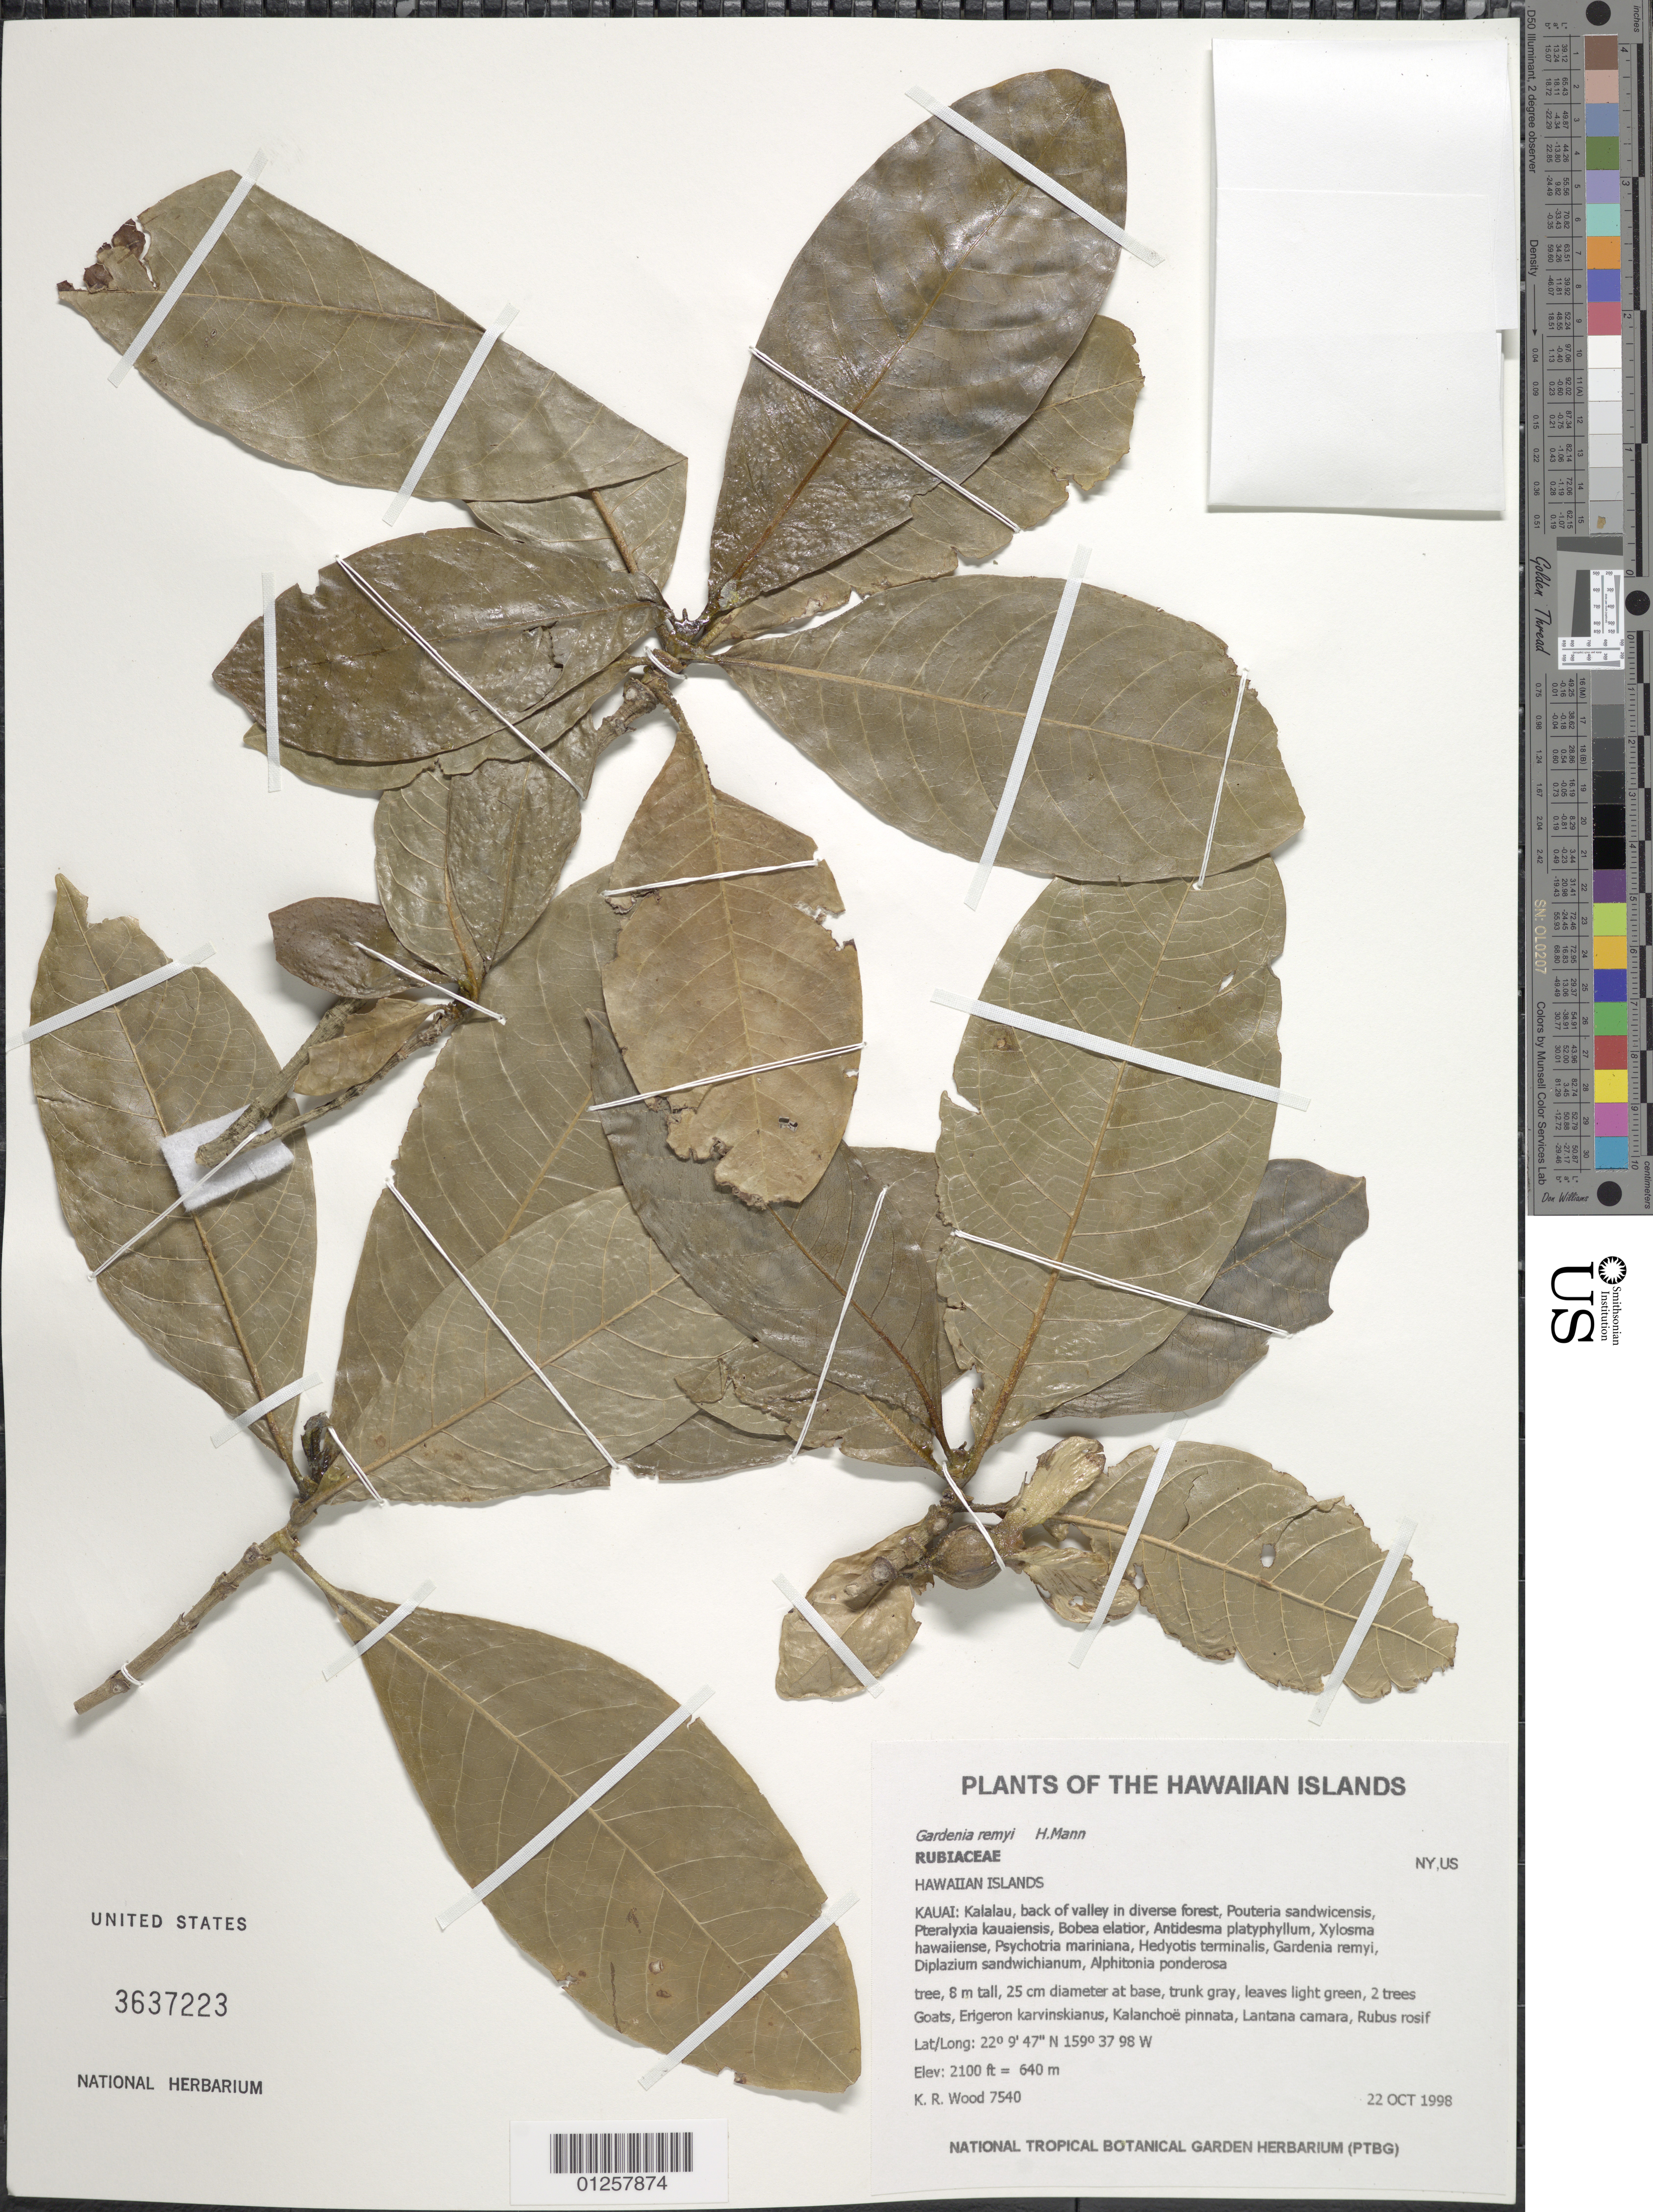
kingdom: Plantae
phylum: Tracheophyta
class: Magnoliopsida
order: Gentianales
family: Rubiaceae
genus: Gardenia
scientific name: Gardenia remyi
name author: H. Mann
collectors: K. R. Wood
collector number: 7540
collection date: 1998-10-22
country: United States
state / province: Hawaii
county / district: Kaui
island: Kaua'i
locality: Kalalau, back of Valley in diverse forest.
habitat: In forest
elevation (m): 640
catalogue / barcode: US 3637223